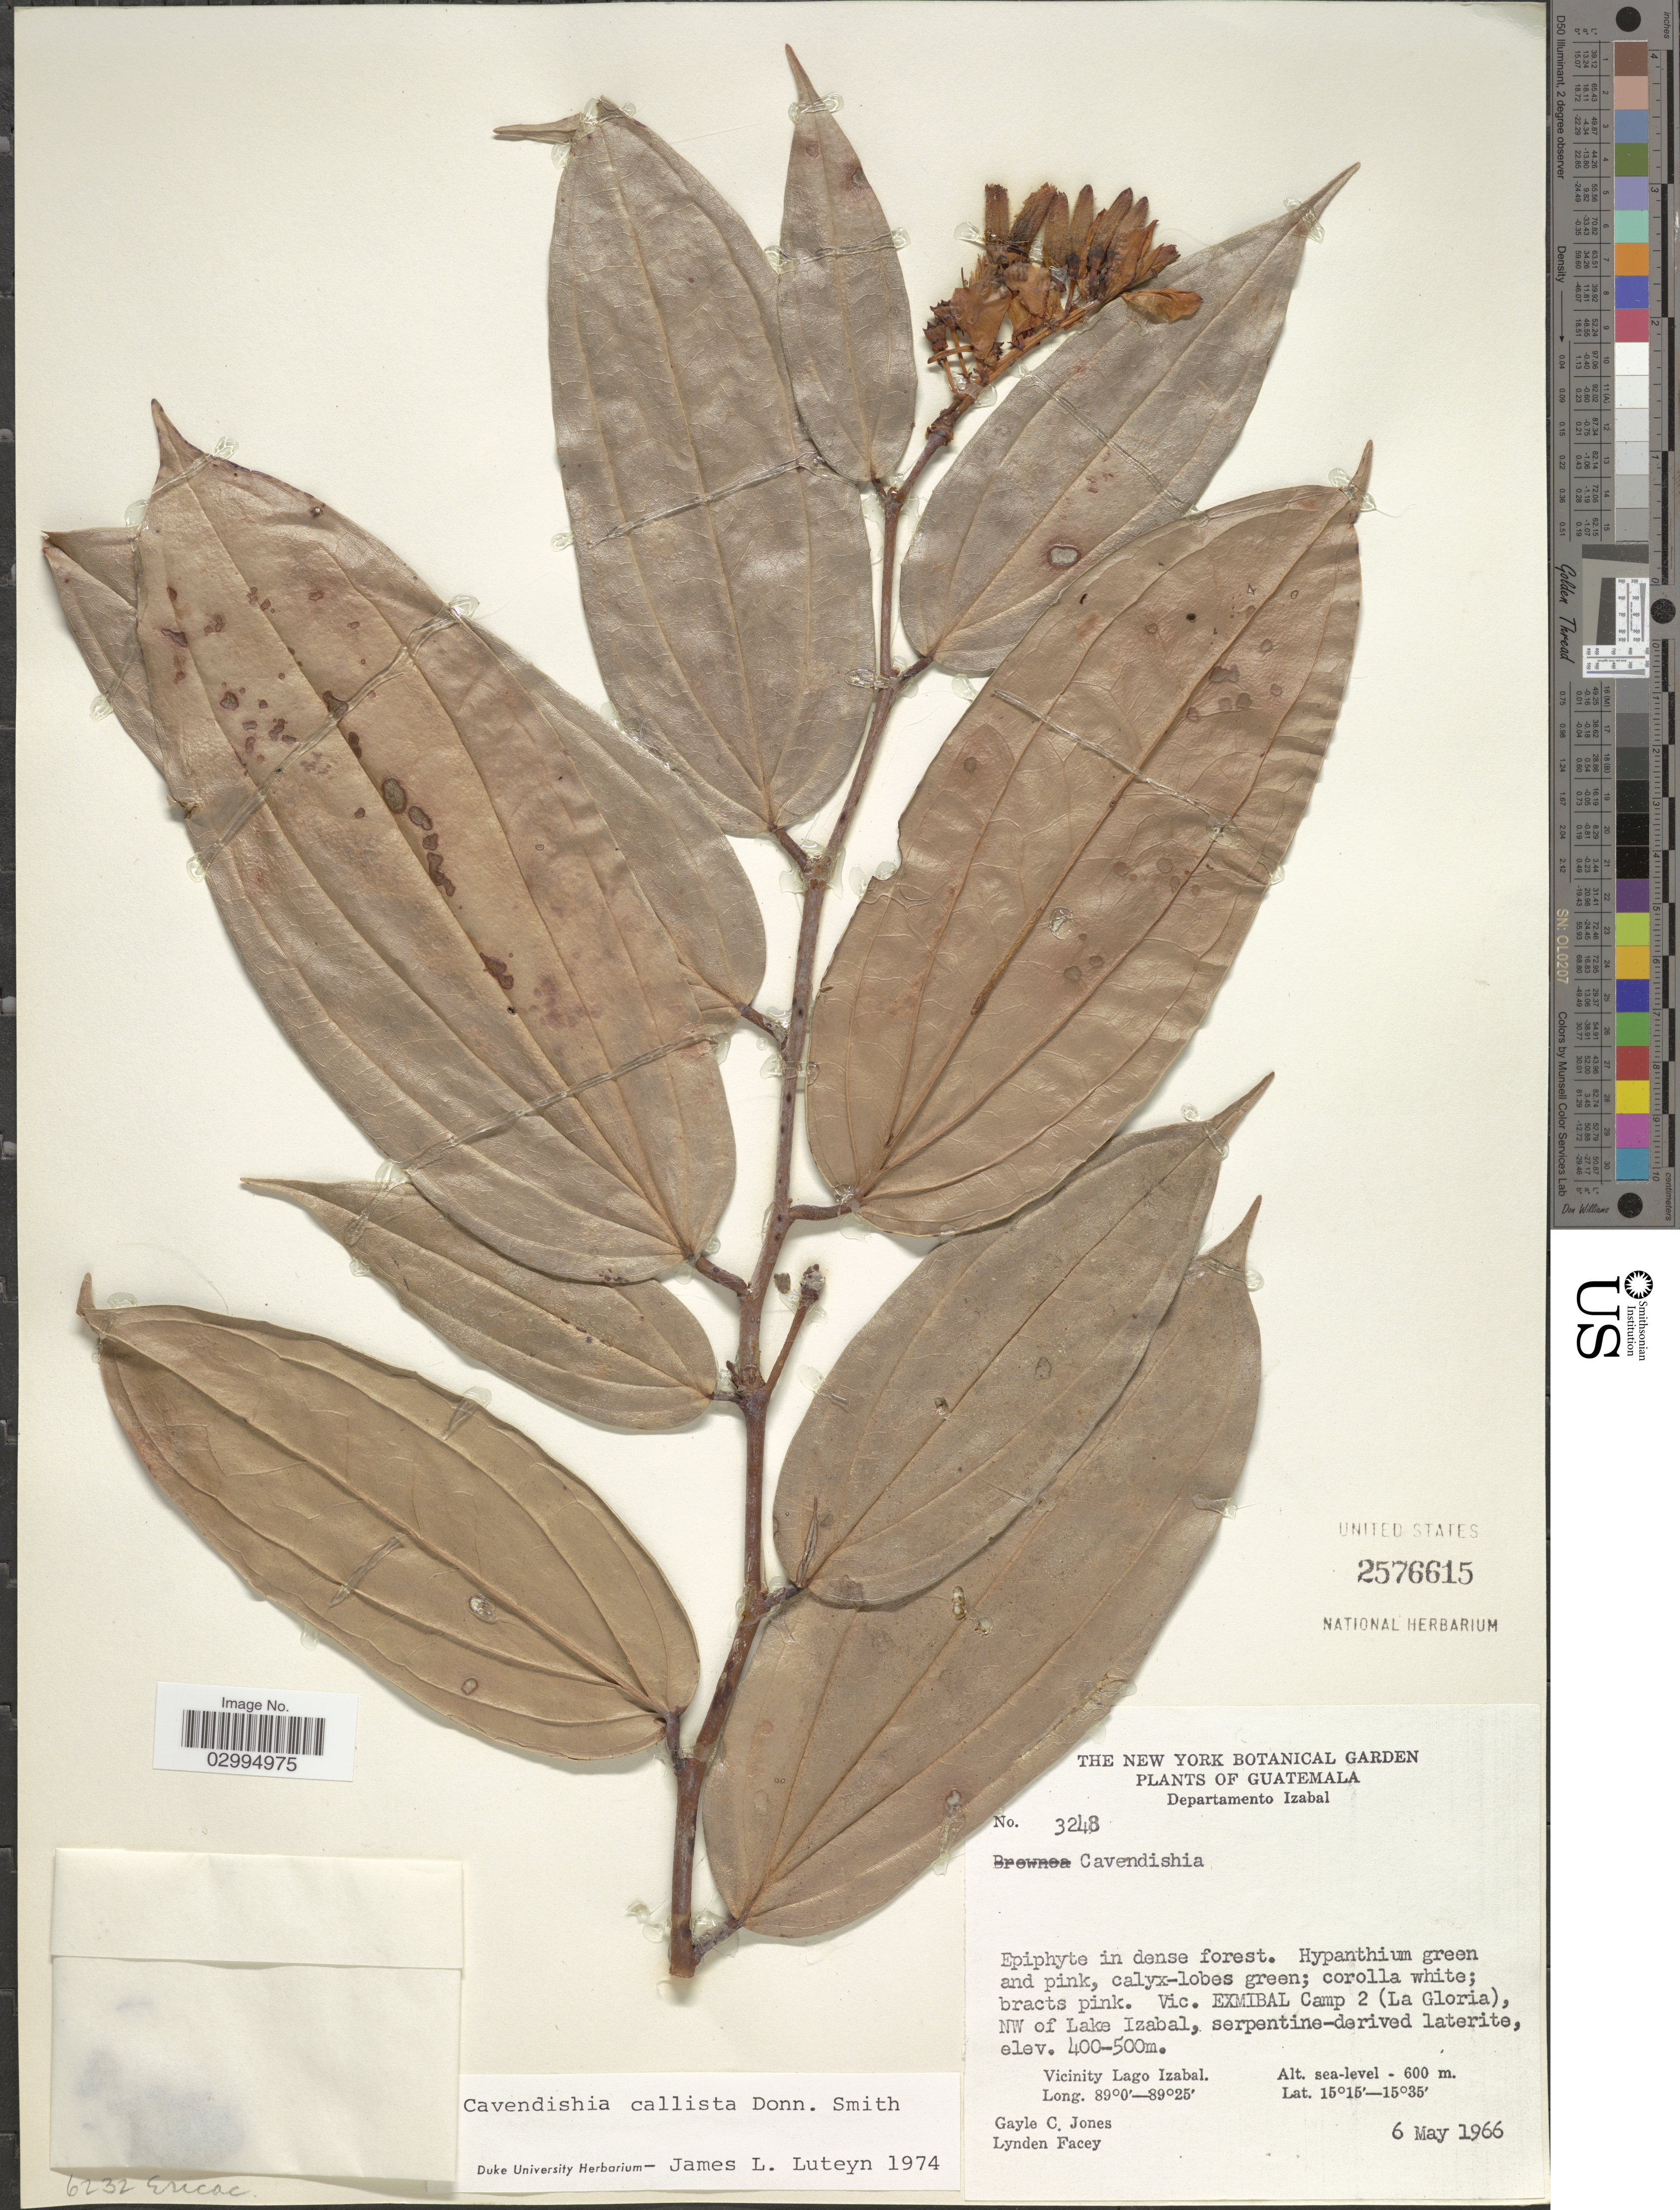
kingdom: Plantae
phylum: Tracheophyta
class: Magnoliopsida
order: Ericales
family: Ericaceae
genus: Cavendishia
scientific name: Cavendishia callista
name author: Donn. Sm.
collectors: G. C. Jones & L. Facey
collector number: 3248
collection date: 1966-05-06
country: Guatemala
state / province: Izabal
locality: Departamento Izabal. Vic. Exmibal Camp 2 (La Gloria), NW of Lake Izabal, serpentine-derived laterite. Vicinity of Lago Izabal.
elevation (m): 0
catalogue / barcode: US 2576615